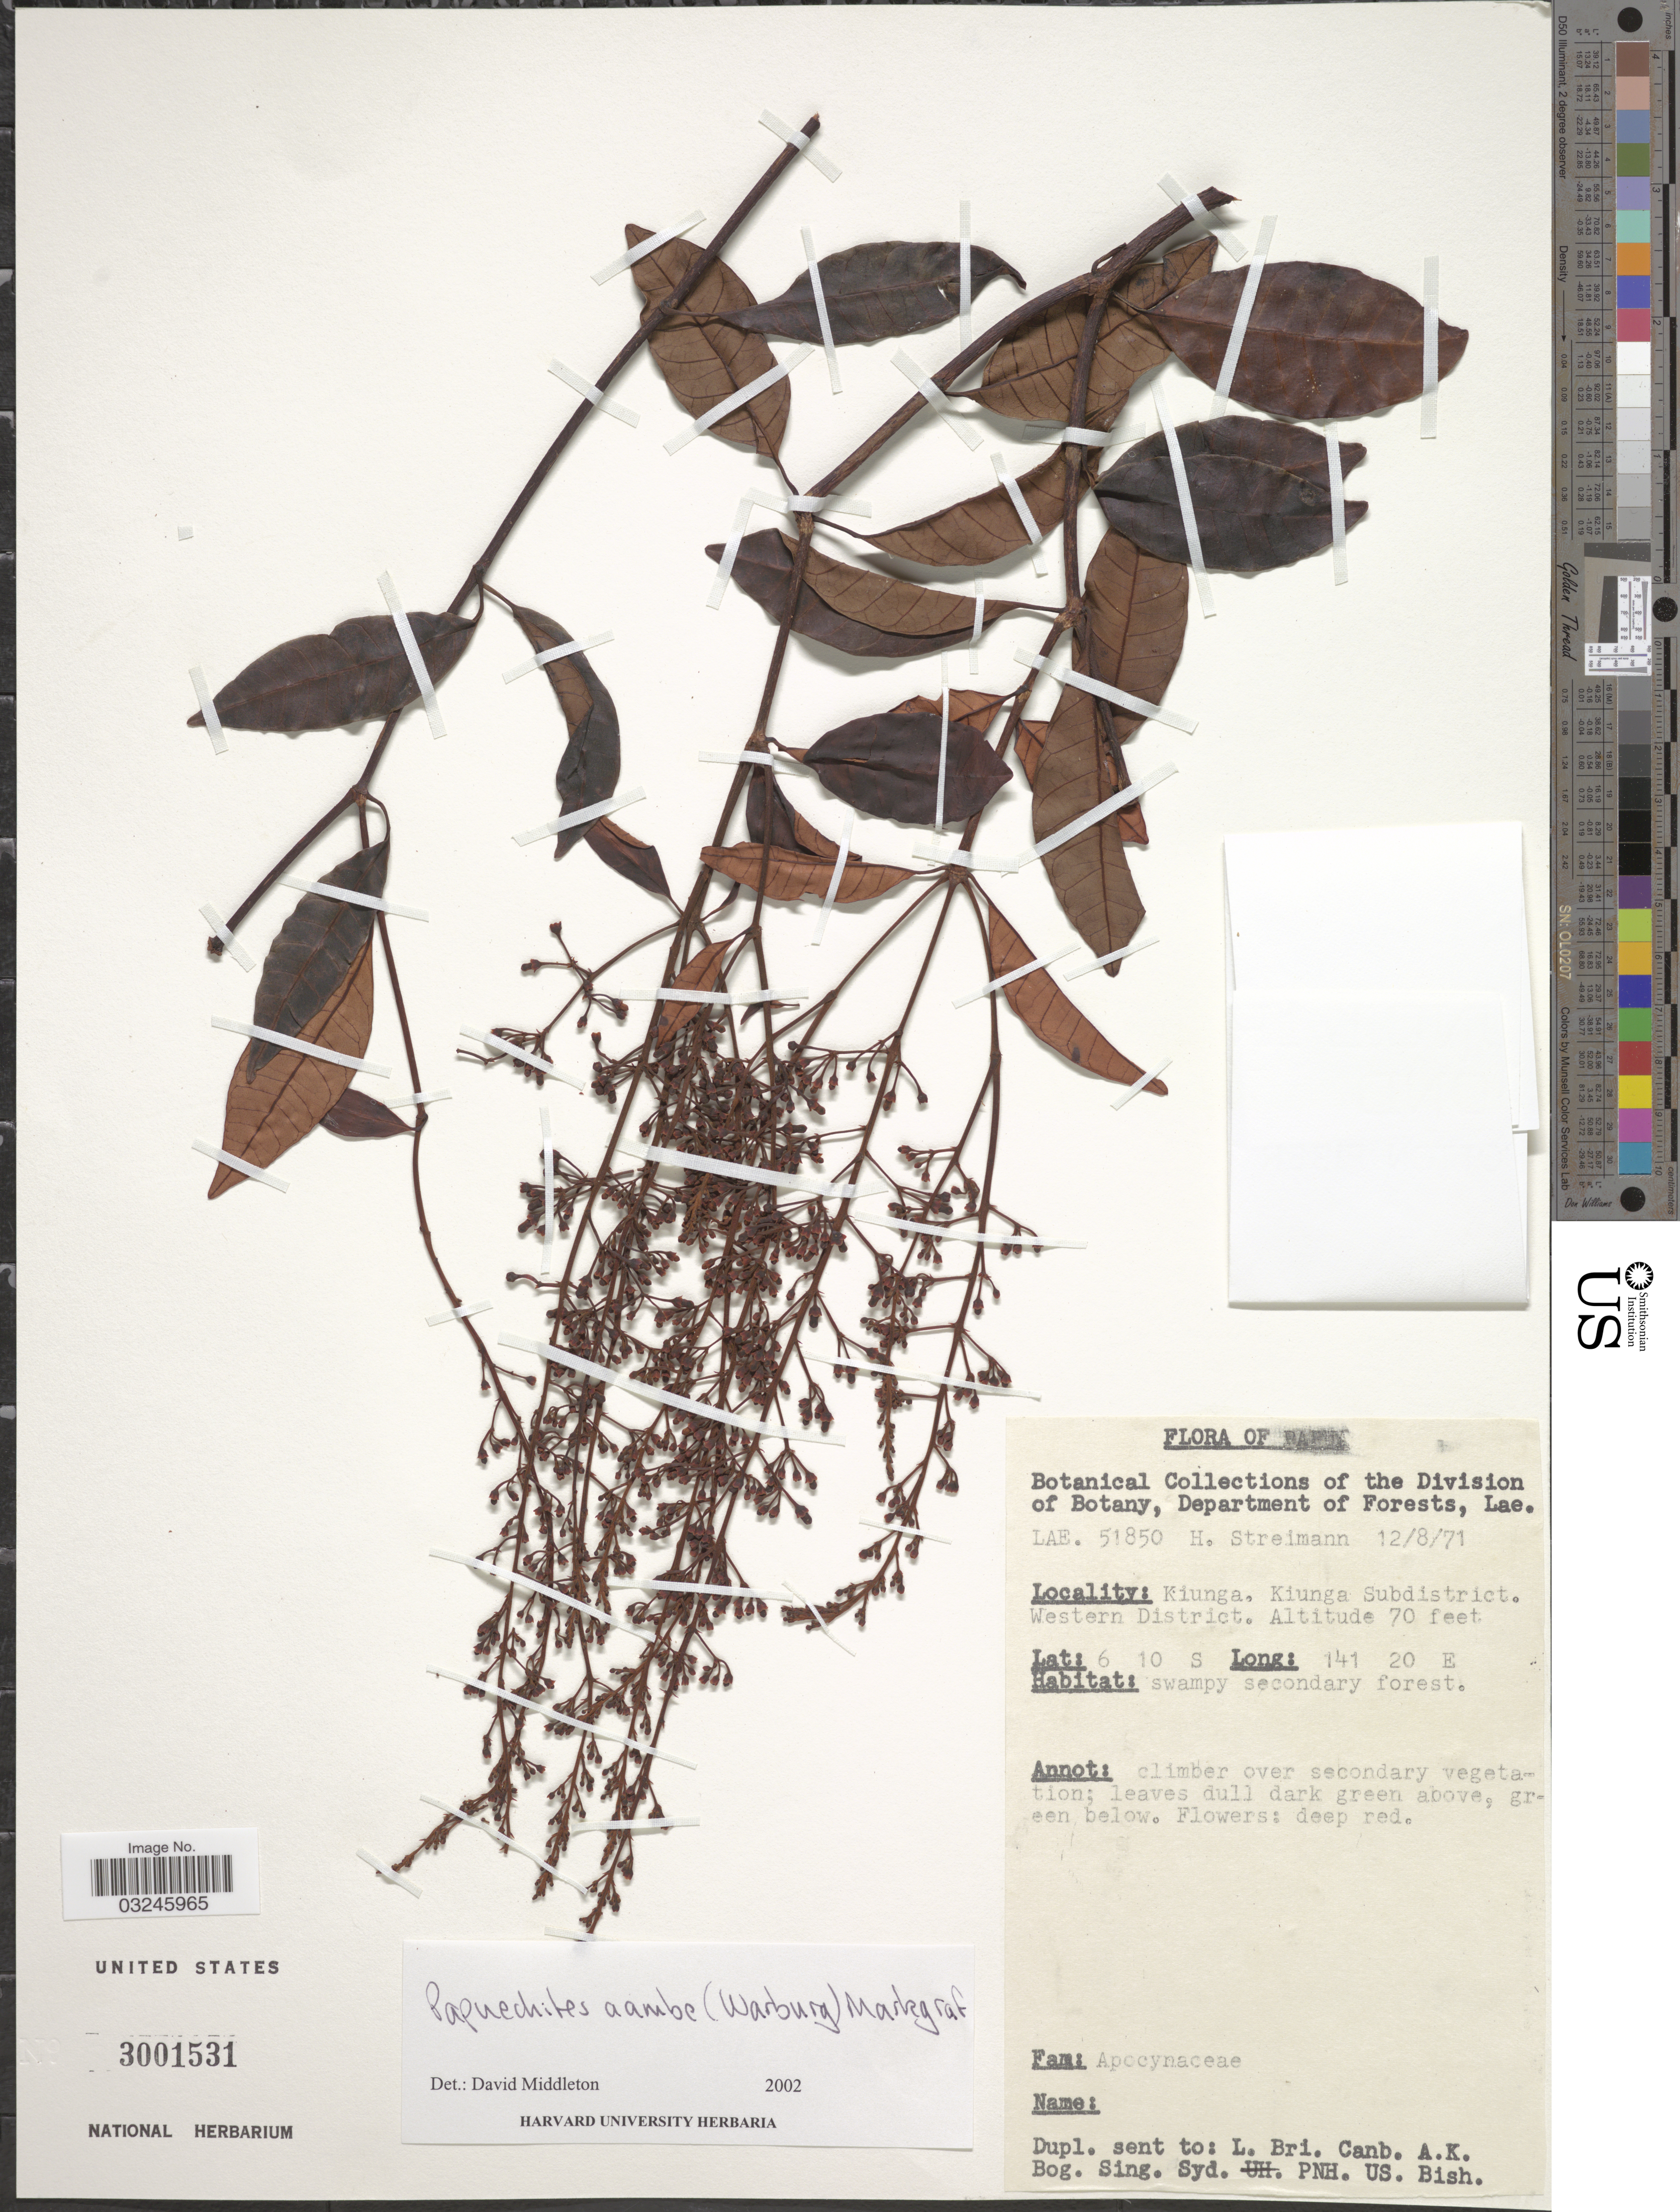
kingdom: Plantae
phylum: Tracheophyta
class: Magnoliopsida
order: Gentianales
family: Apocynaceae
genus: Papuechites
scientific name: Papuechites aambe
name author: (Warb.) Markgr.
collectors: H. Streimann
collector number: LAE51850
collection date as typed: Transcribed d/m/y: 12/8/71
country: Papua New Guinea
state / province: Manus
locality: Papua, Kiunga, Kiunga Subdistrict, Western District.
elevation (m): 21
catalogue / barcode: US 3001531